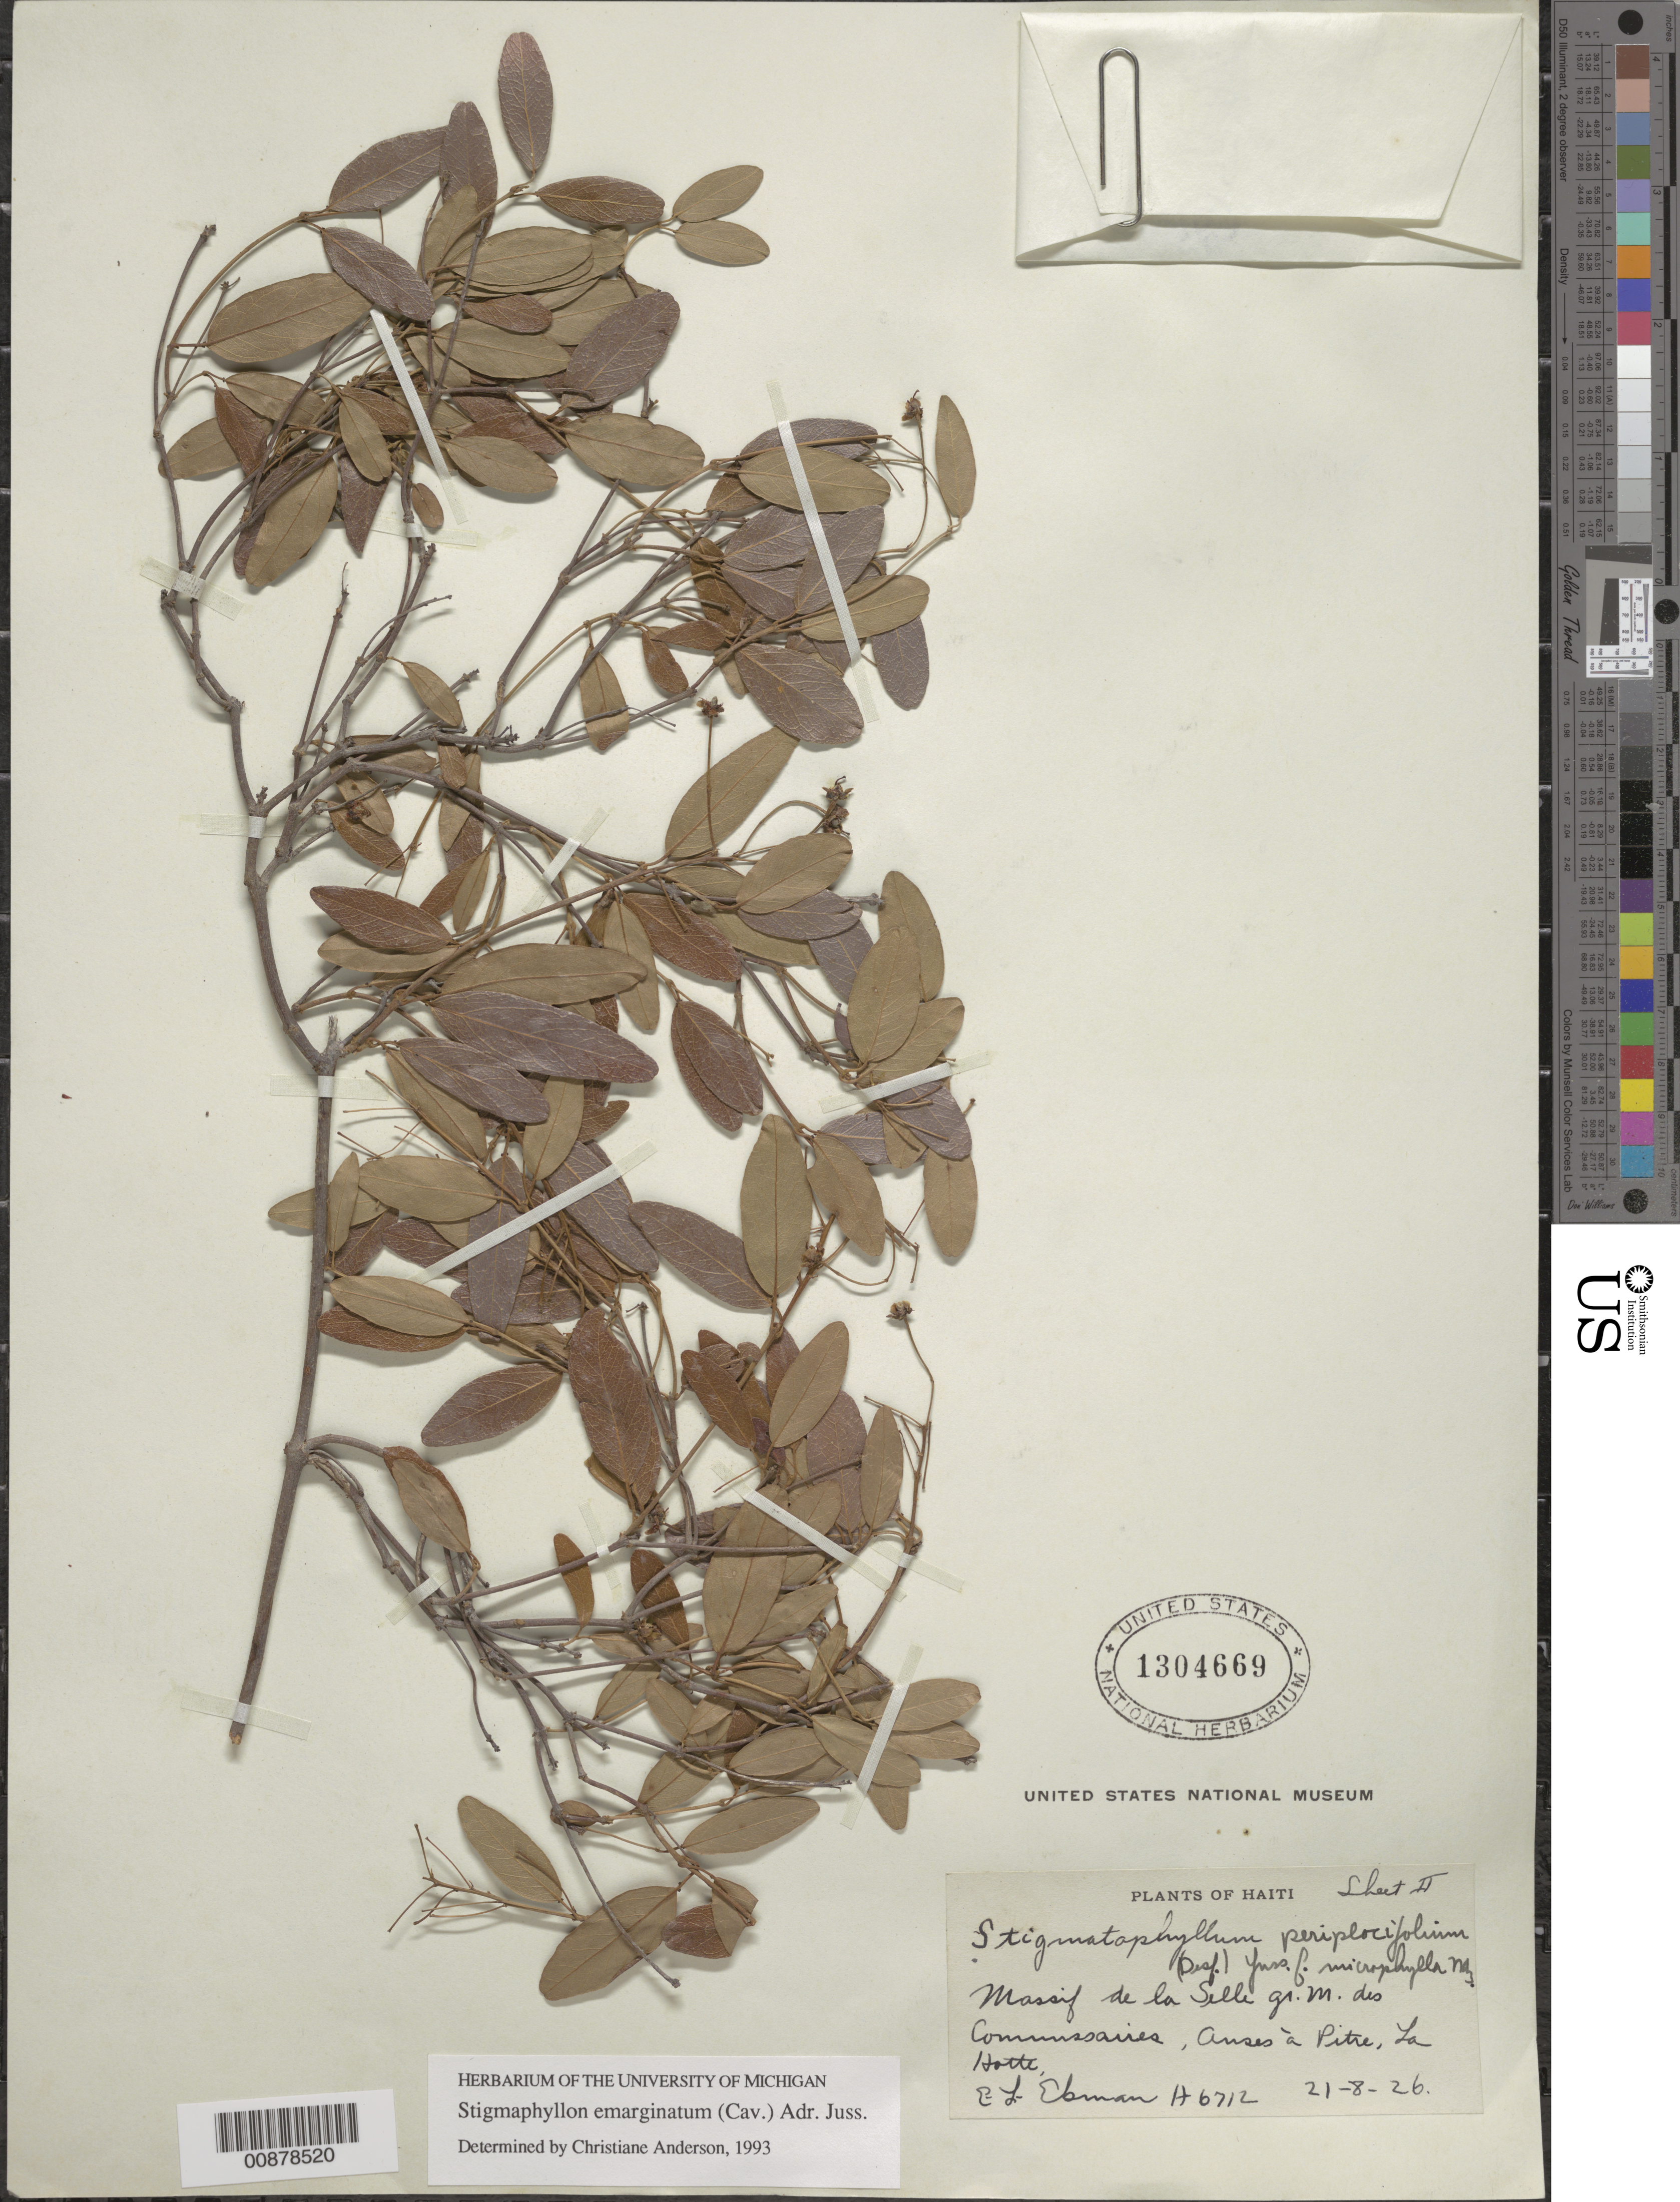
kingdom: Plantae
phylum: Tracheophyta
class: Magnoliopsida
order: Malpighiales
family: Malpighiaceae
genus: Stigmaphyllon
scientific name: Stigmaphyllon emarginatum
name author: (Cav.) A. Juss.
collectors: E. L. Ekman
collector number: H. 6712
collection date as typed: Transcribed d/m/y: 21/8/26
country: Haiti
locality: Massif de la Selle gr. M. des Commisaires, Anse-a-Pitre, La Hatte .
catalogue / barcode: US 1304669